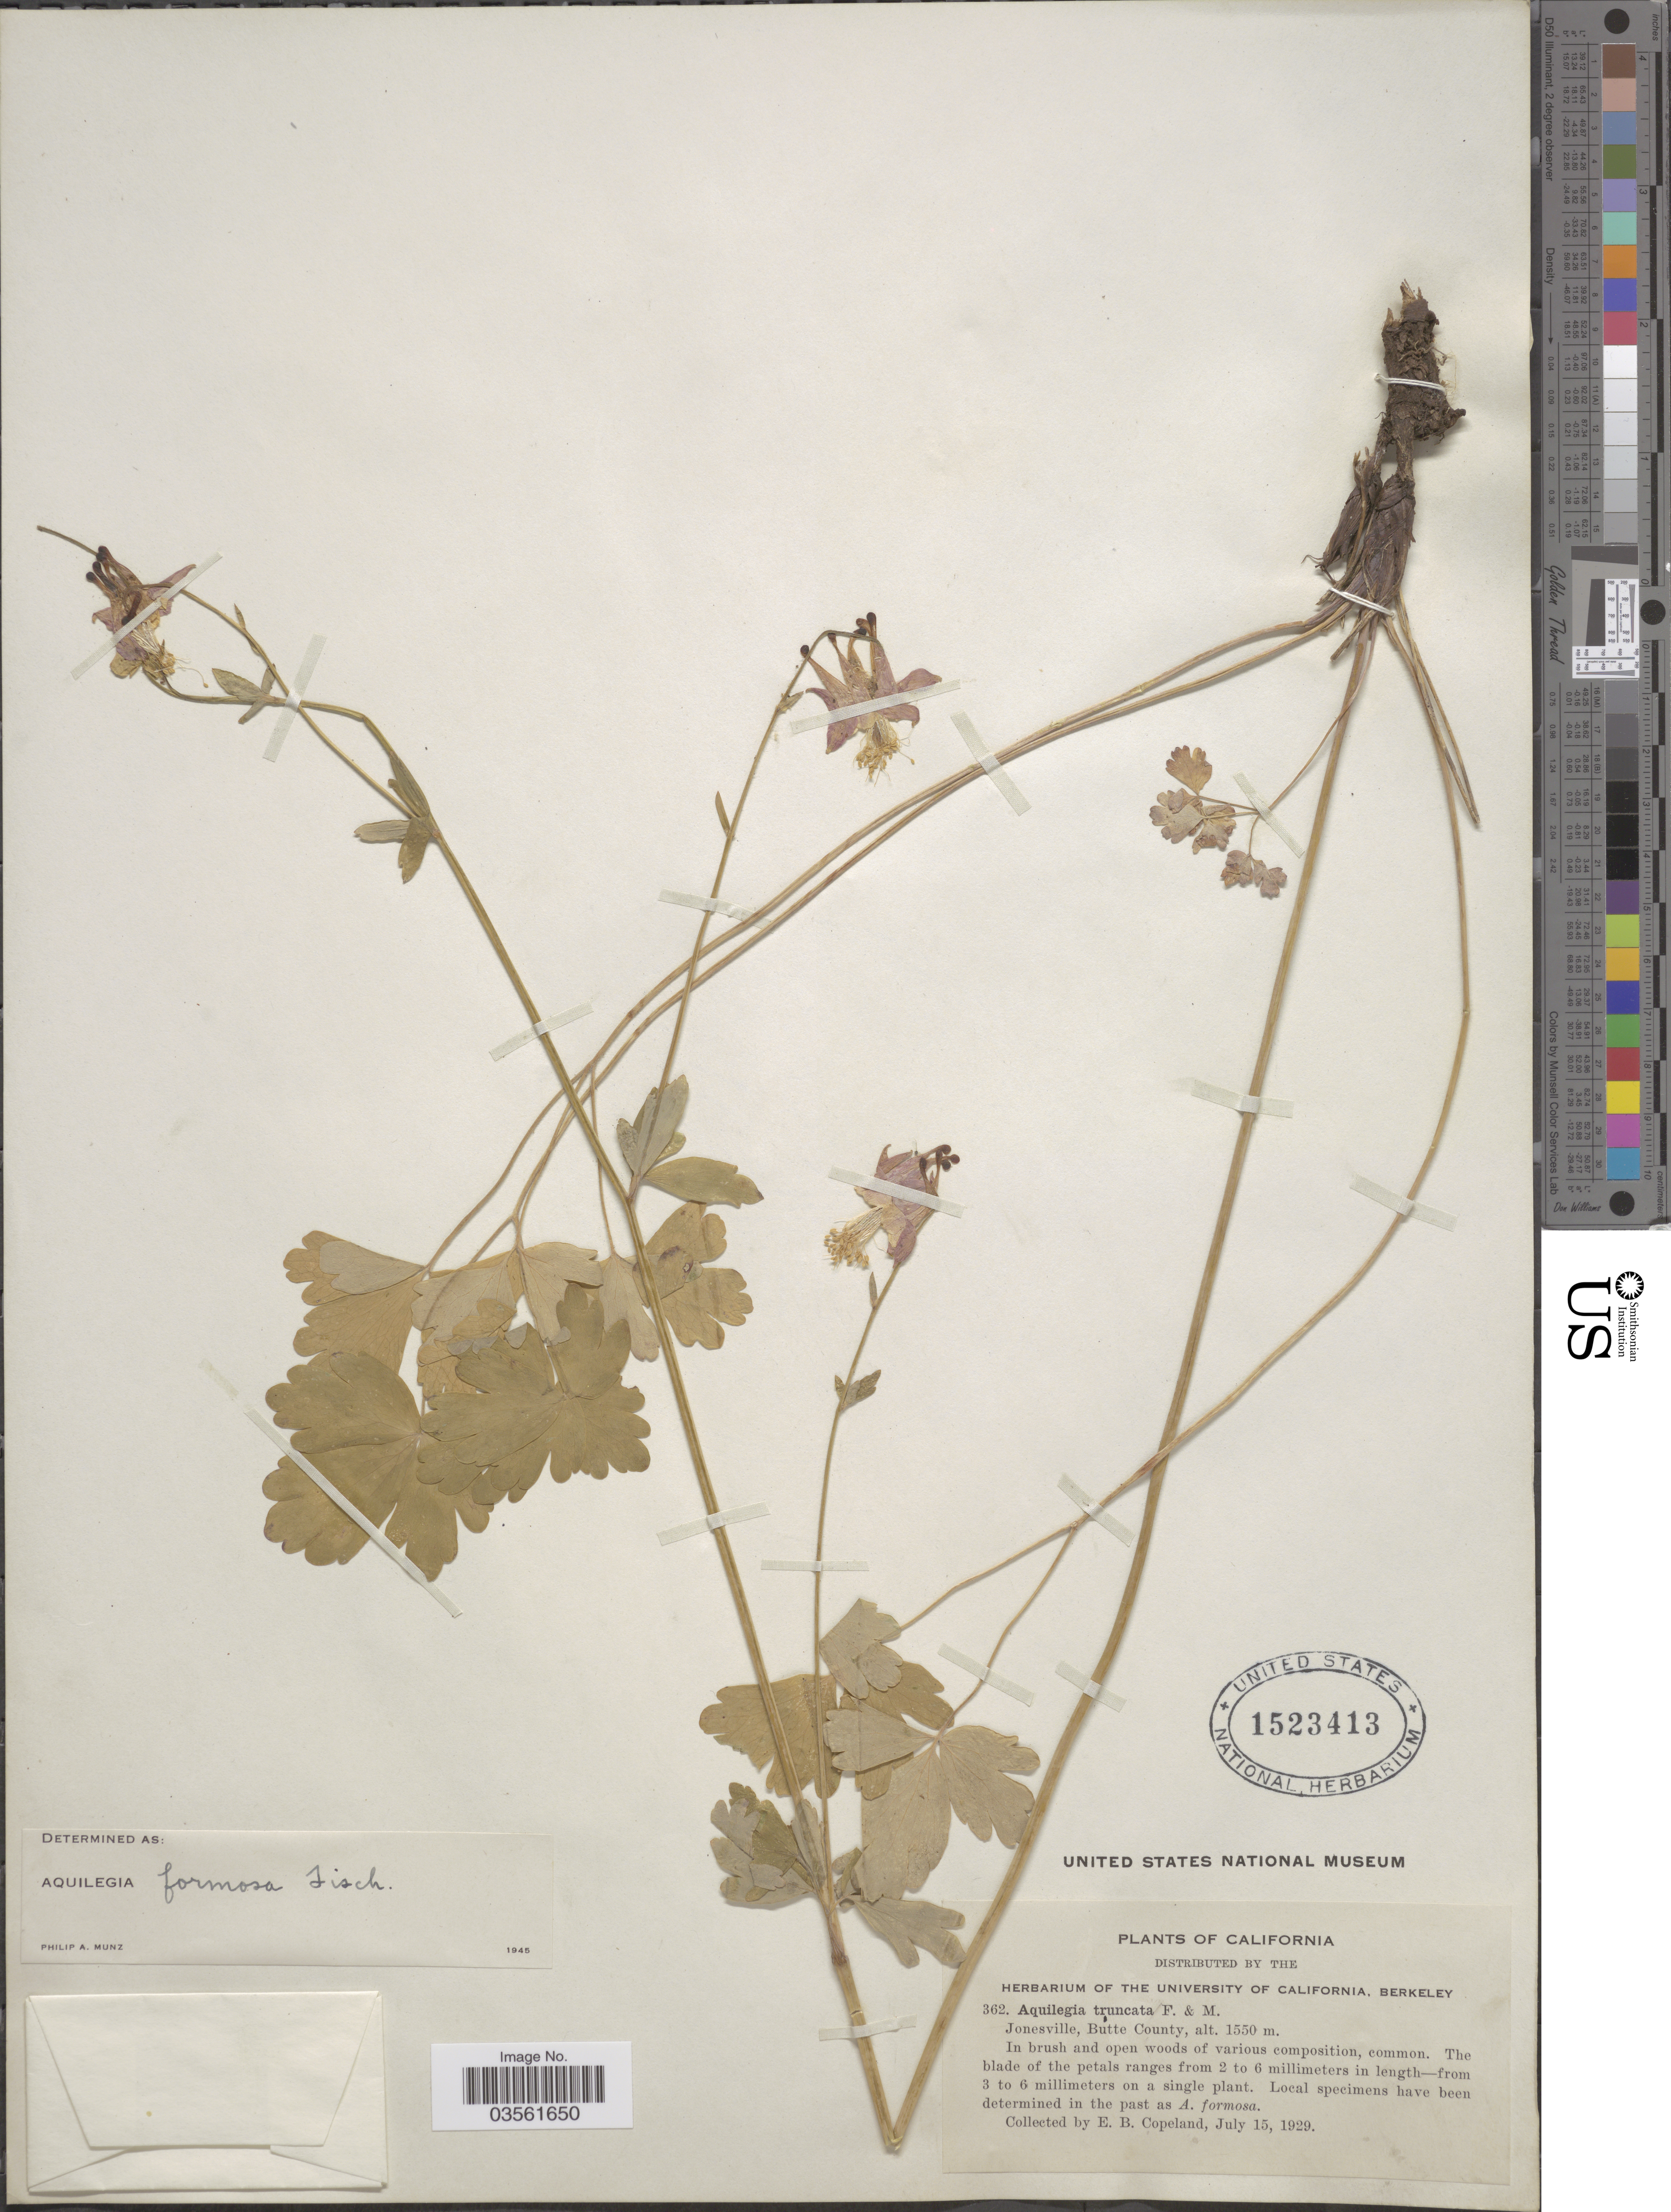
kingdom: Plantae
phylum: Tracheophyta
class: Magnoliopsida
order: Ranunculales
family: Ranunculaceae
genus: Aquilegia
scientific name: Aquilegia formosa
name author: Fisch. ex DC.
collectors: E. B. Copeland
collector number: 362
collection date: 1929-07-15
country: United States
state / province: California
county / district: Butte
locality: Jonesville, Butte County.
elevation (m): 1550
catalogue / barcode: US 1523413